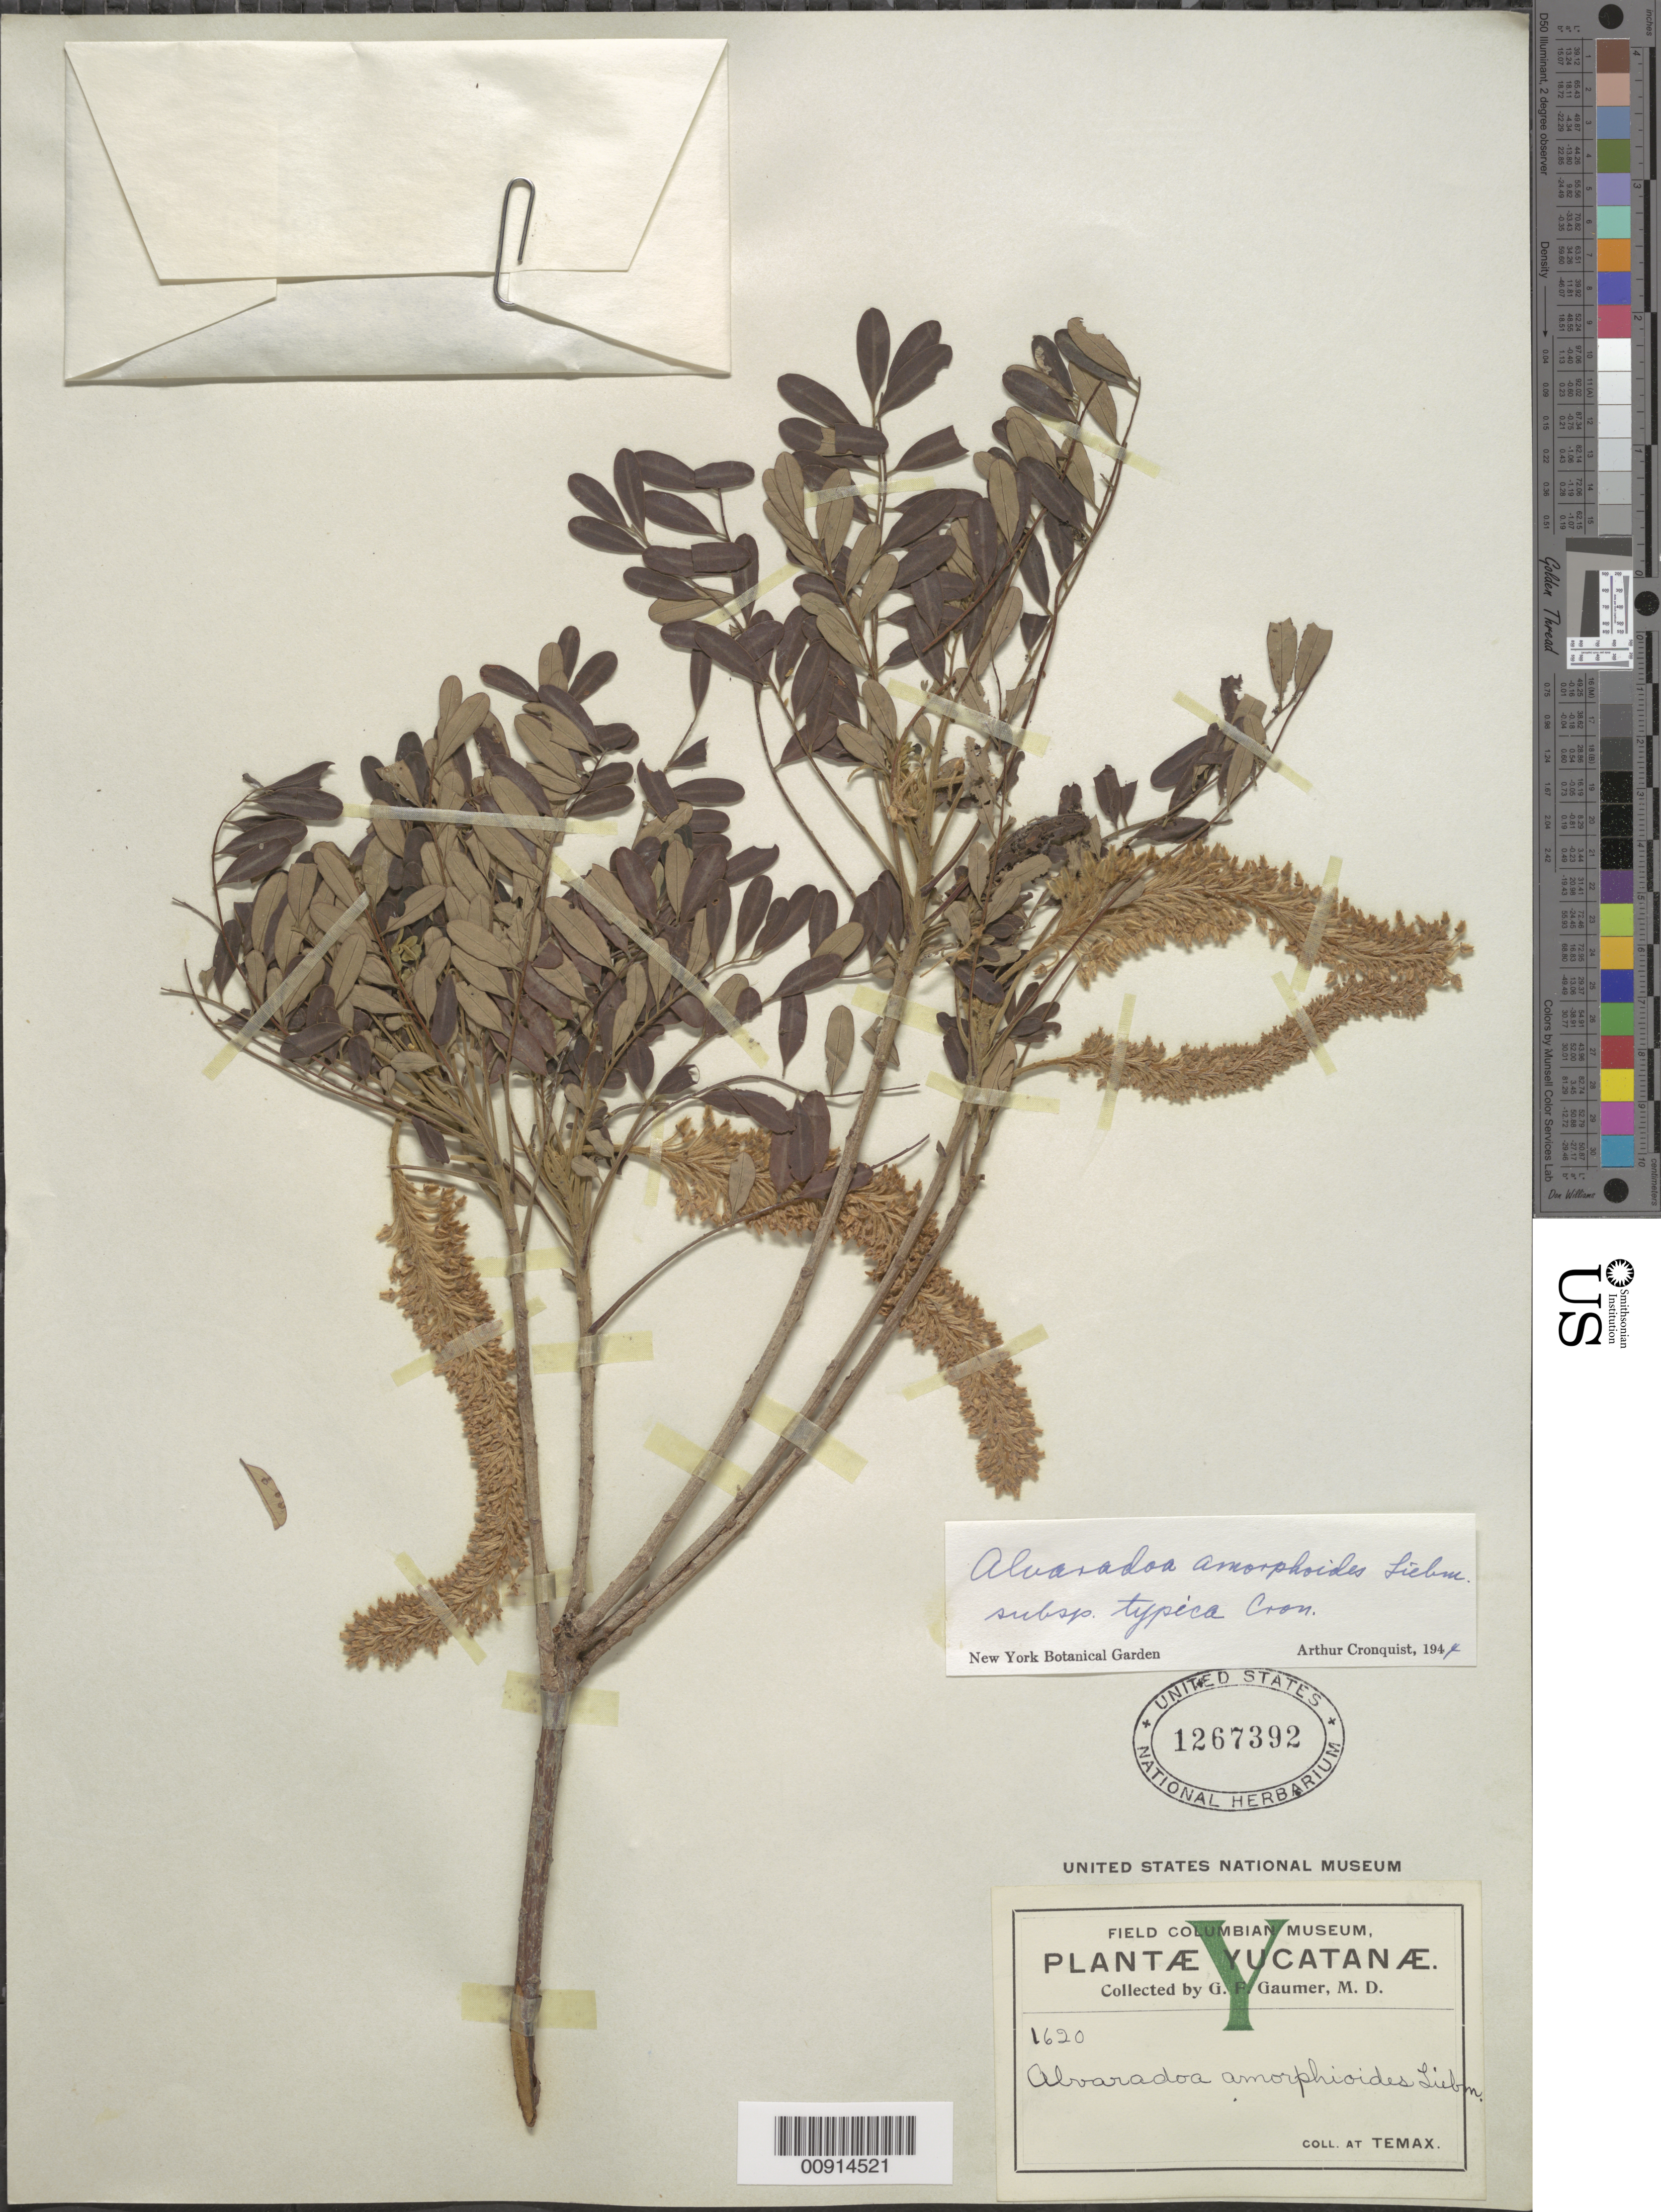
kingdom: Plantae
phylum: Tracheophyta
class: Magnoliopsida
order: Picramniales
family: Picramniaceae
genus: Alvaradoa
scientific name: Alvaradoa amorphoides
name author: Liebm.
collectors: G. F. Gaumer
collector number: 1620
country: Mexico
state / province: Yucatán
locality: At Temax.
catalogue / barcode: US 1267392